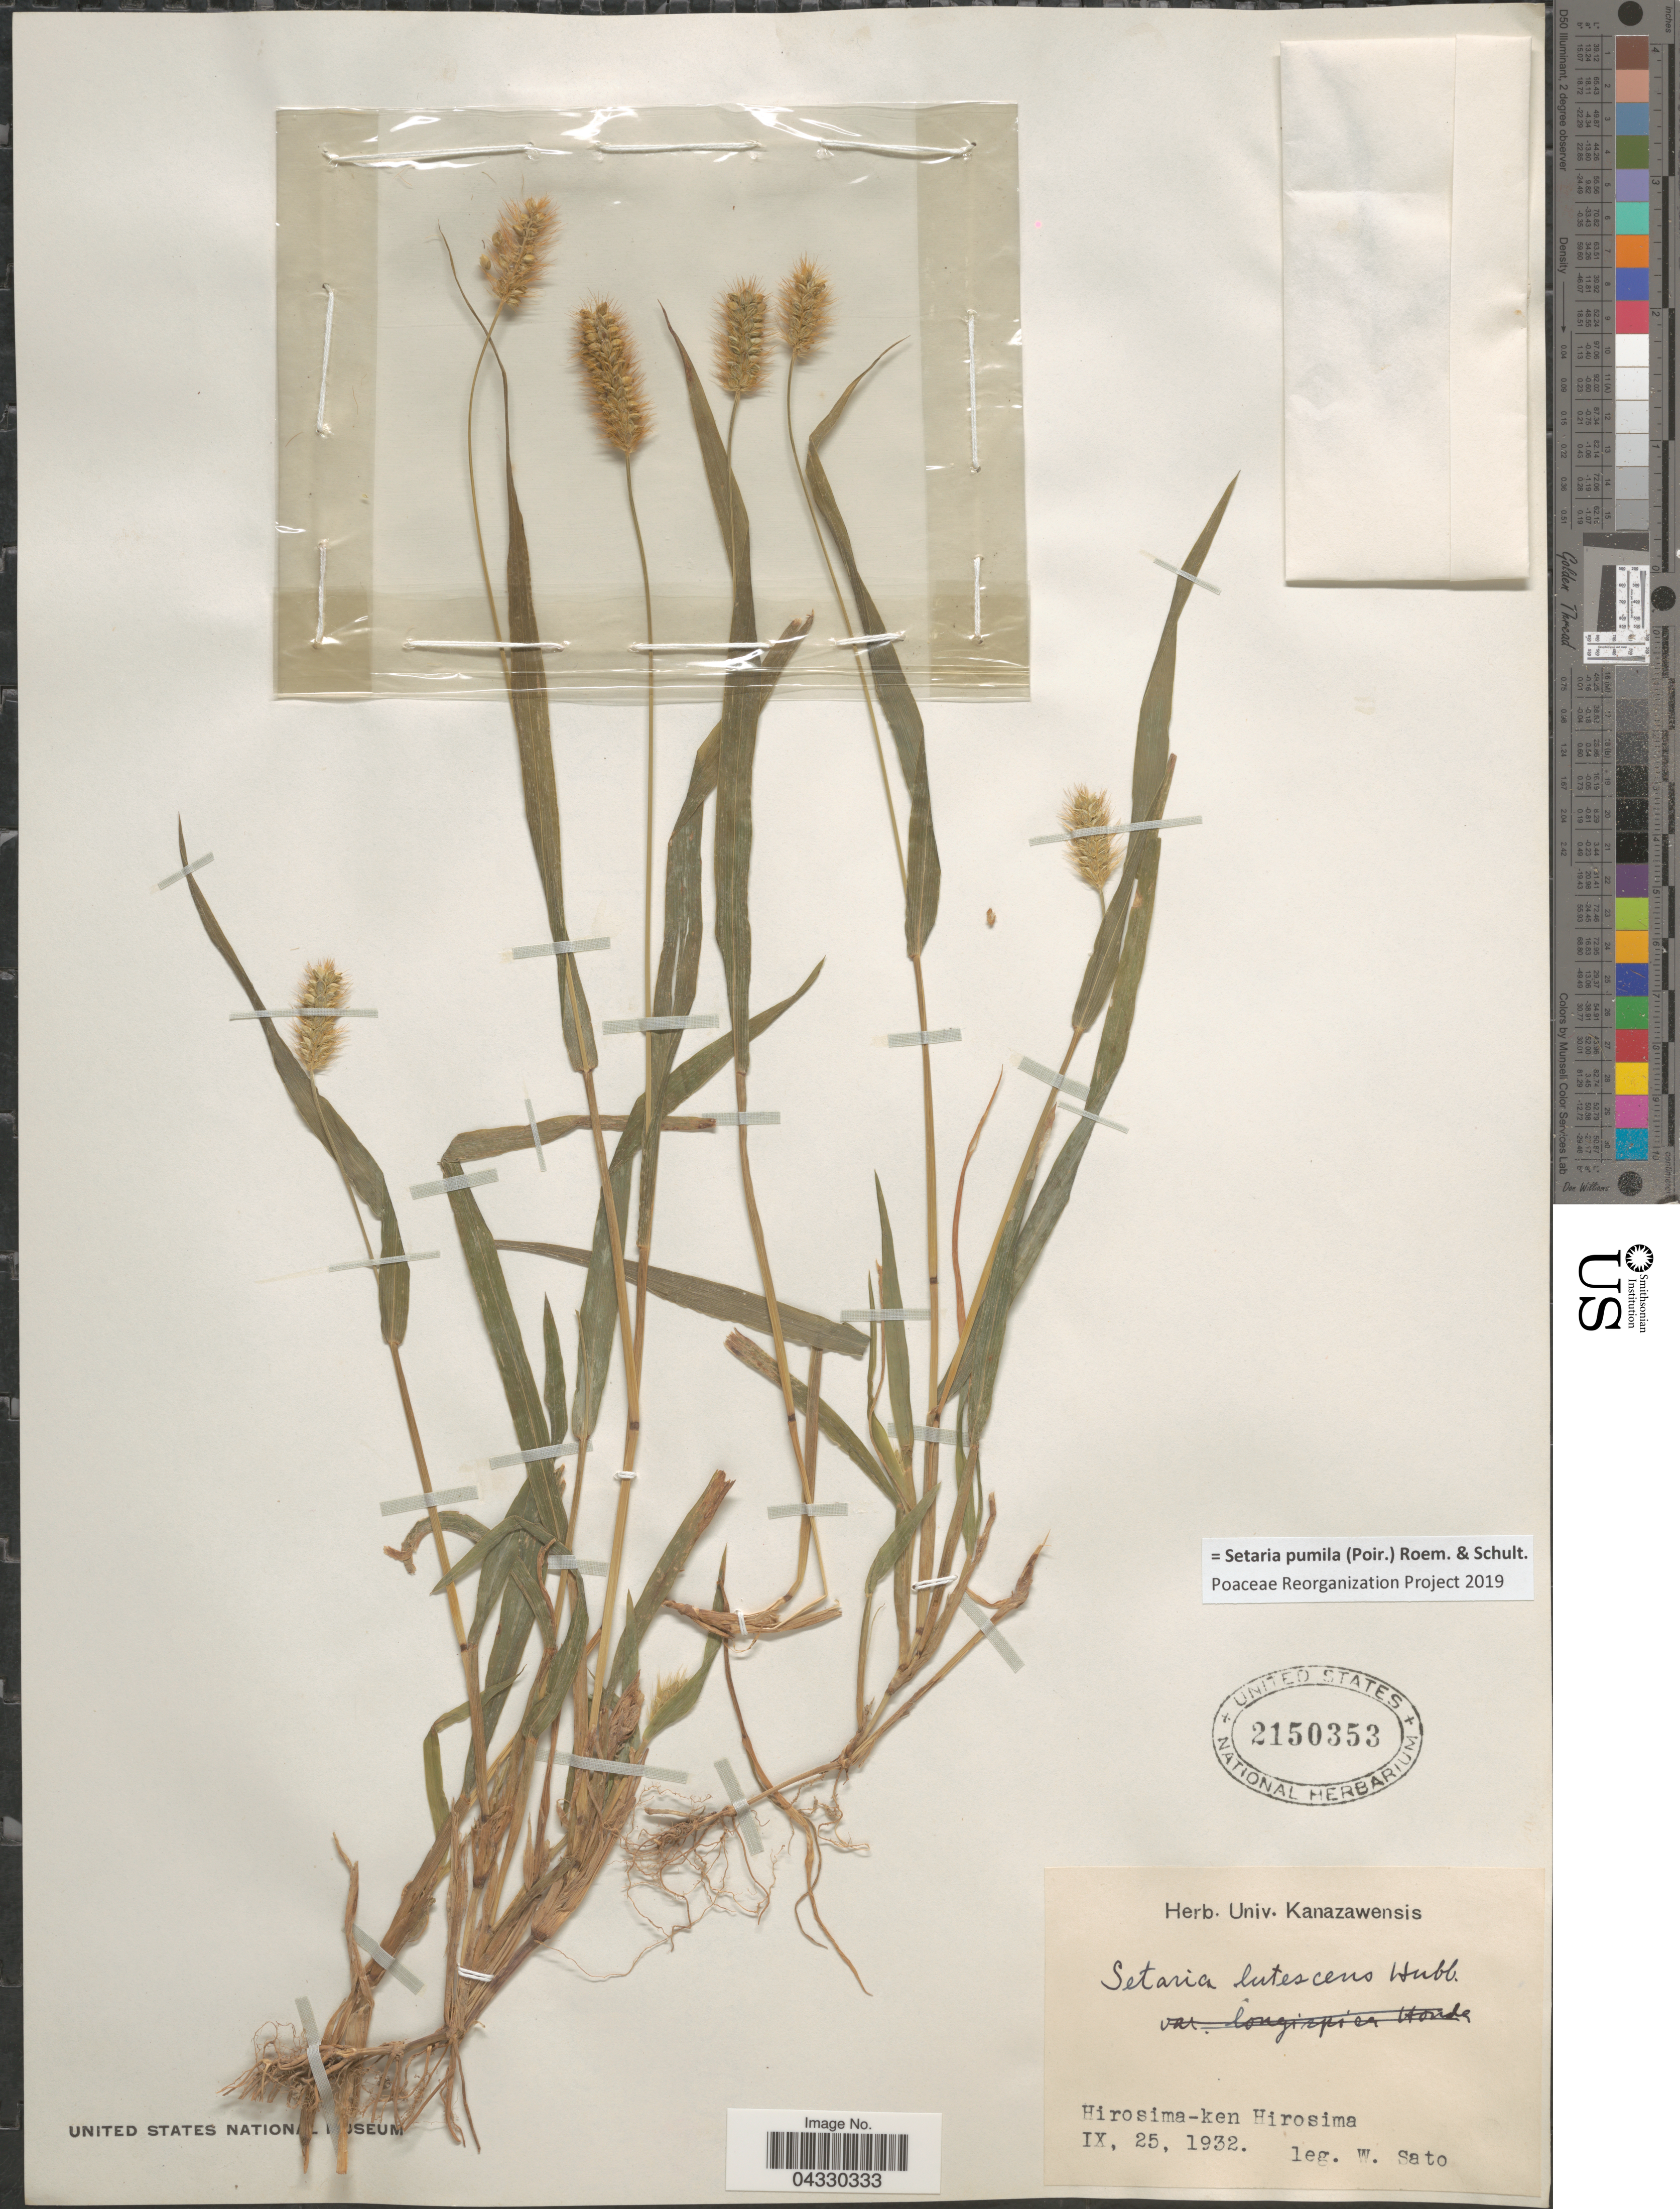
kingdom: Plantae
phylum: Tracheophyta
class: Liliopsida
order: Poales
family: Poaceae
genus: Setaria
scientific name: Setaria pumila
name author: (Poir.) Roem. & Schult.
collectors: W. Sato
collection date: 1932-09-25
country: Japan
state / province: Hirosima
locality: Hirosima-ken. Hirosima.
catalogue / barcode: US 2150353